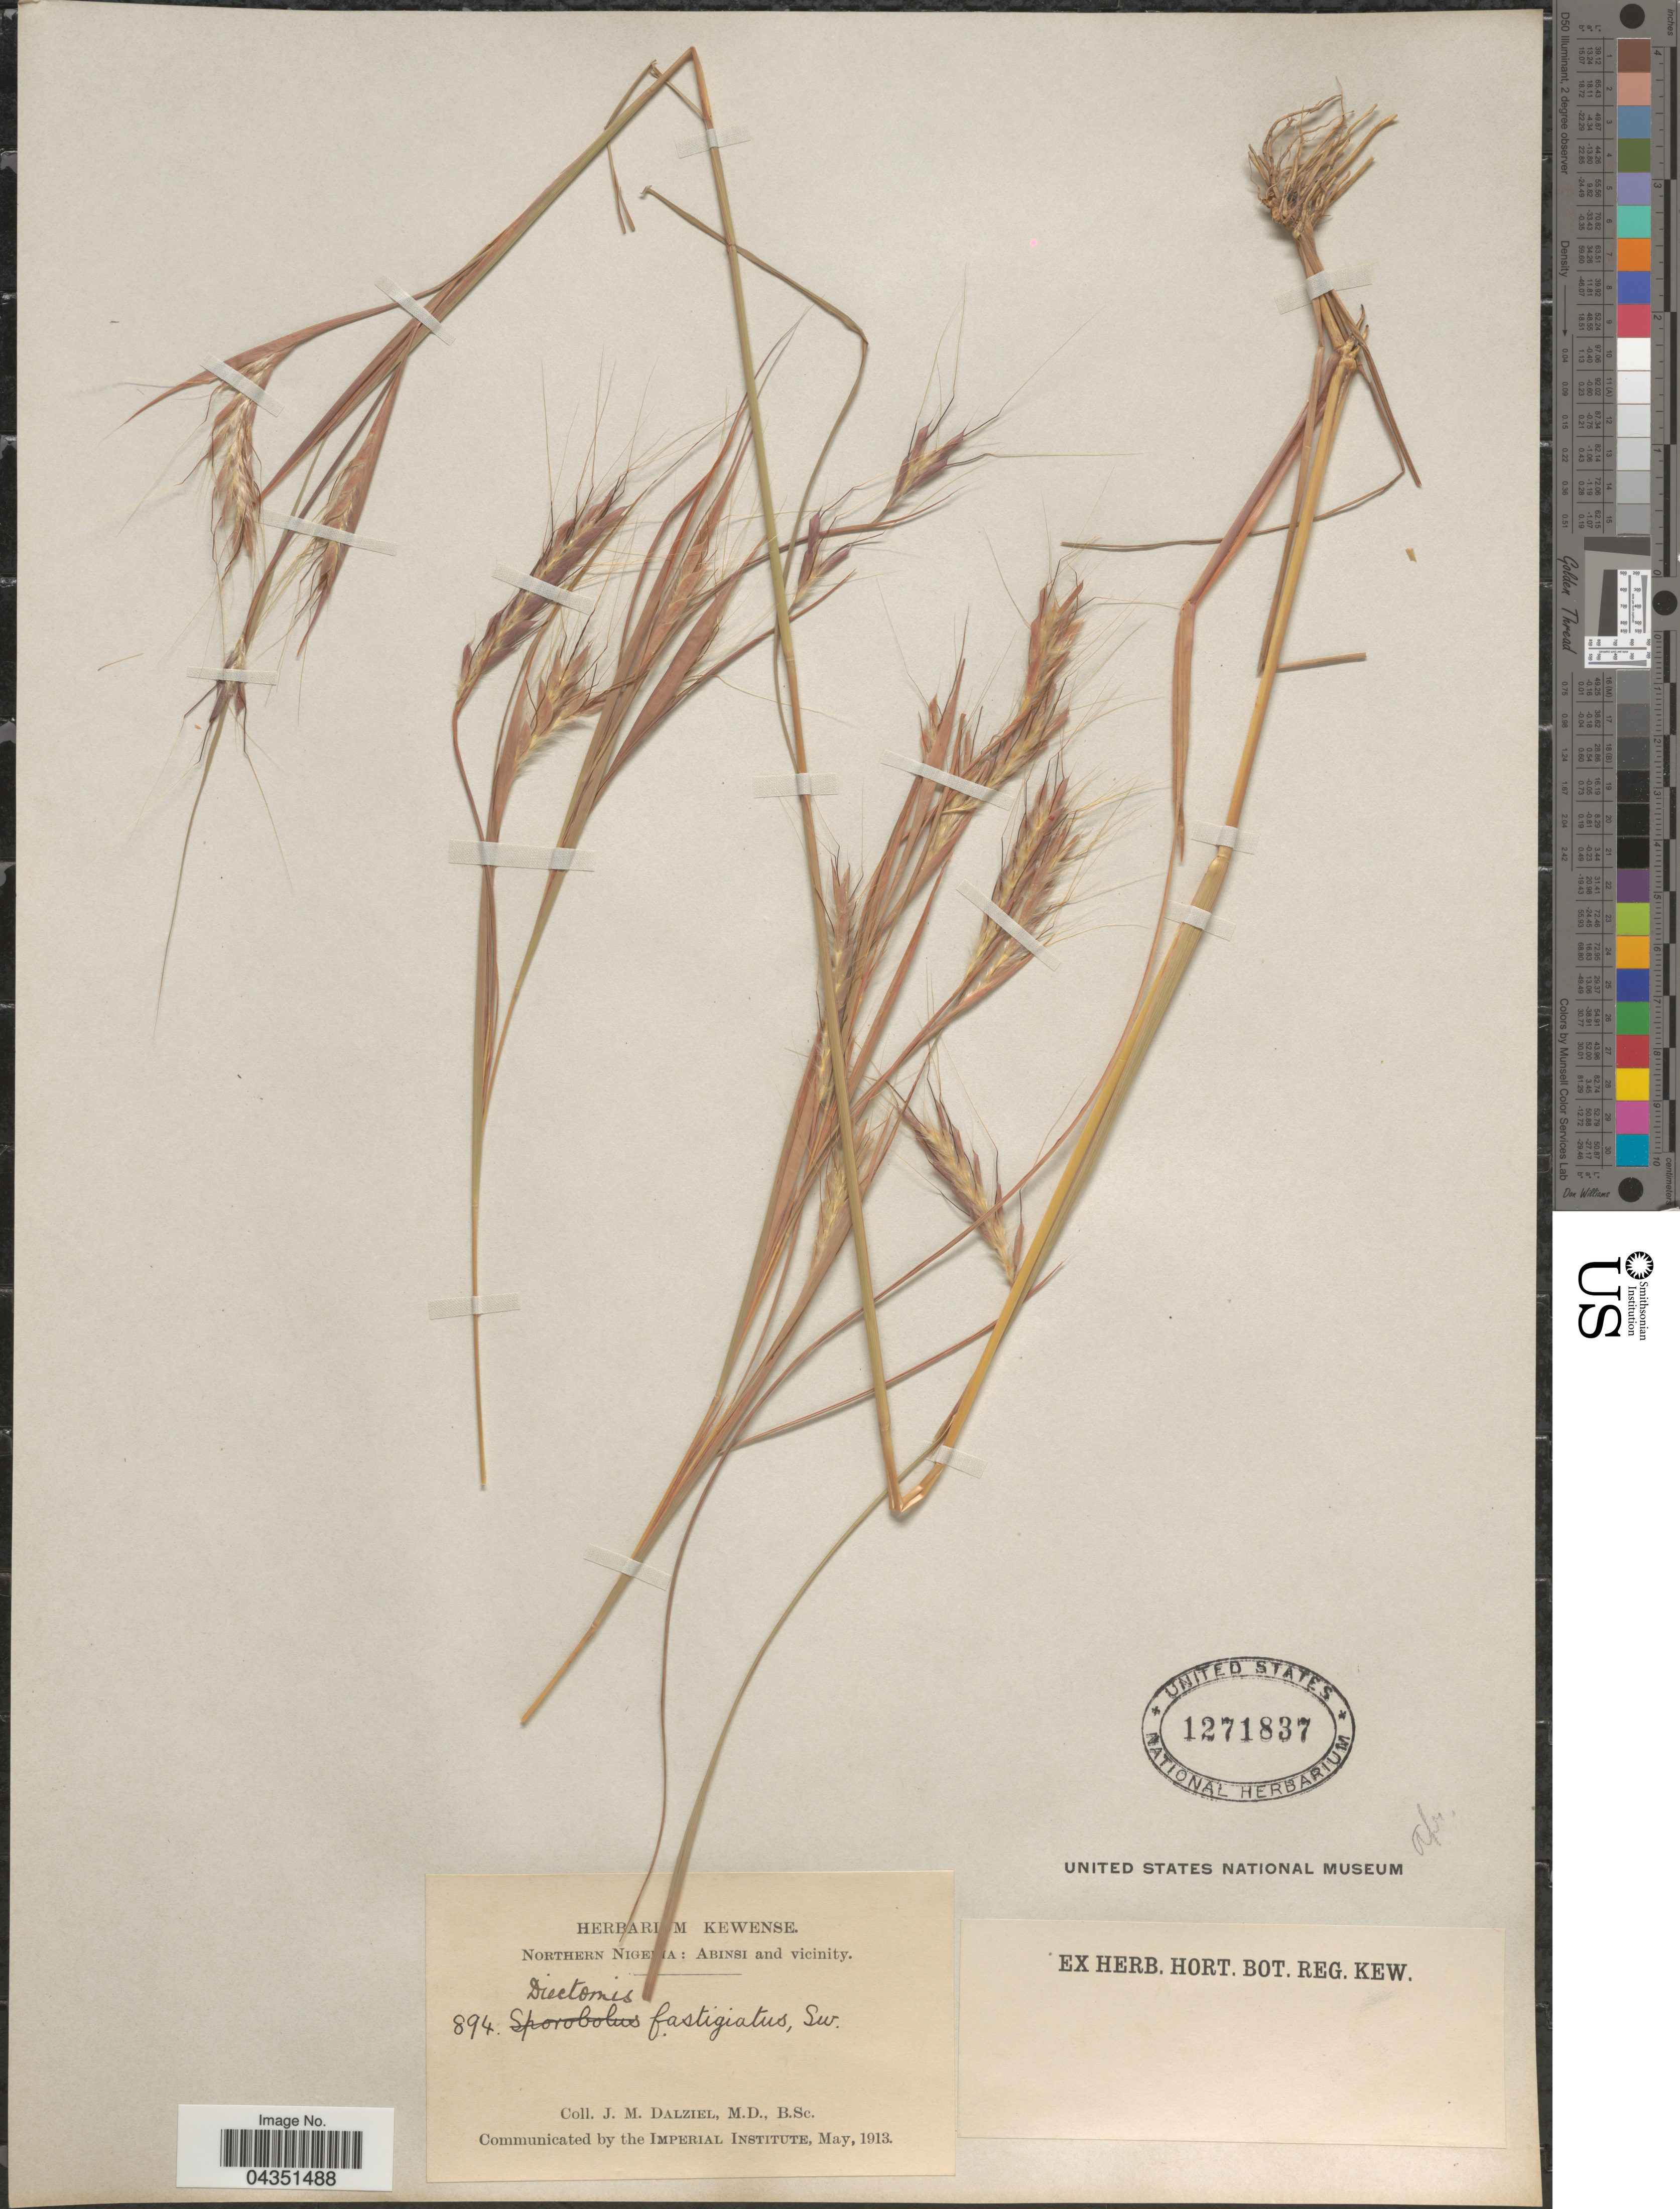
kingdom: Plantae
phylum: Tracheophyta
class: Liliopsida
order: Poales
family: Poaceae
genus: Diectomis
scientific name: Diectomis fastigiata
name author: (Sw.) P. Beauv.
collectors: J. Dalziel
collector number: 894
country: Nigeria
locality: Northern Nige [illegible text]a: Abinsi and vicinity.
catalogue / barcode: US 1271837